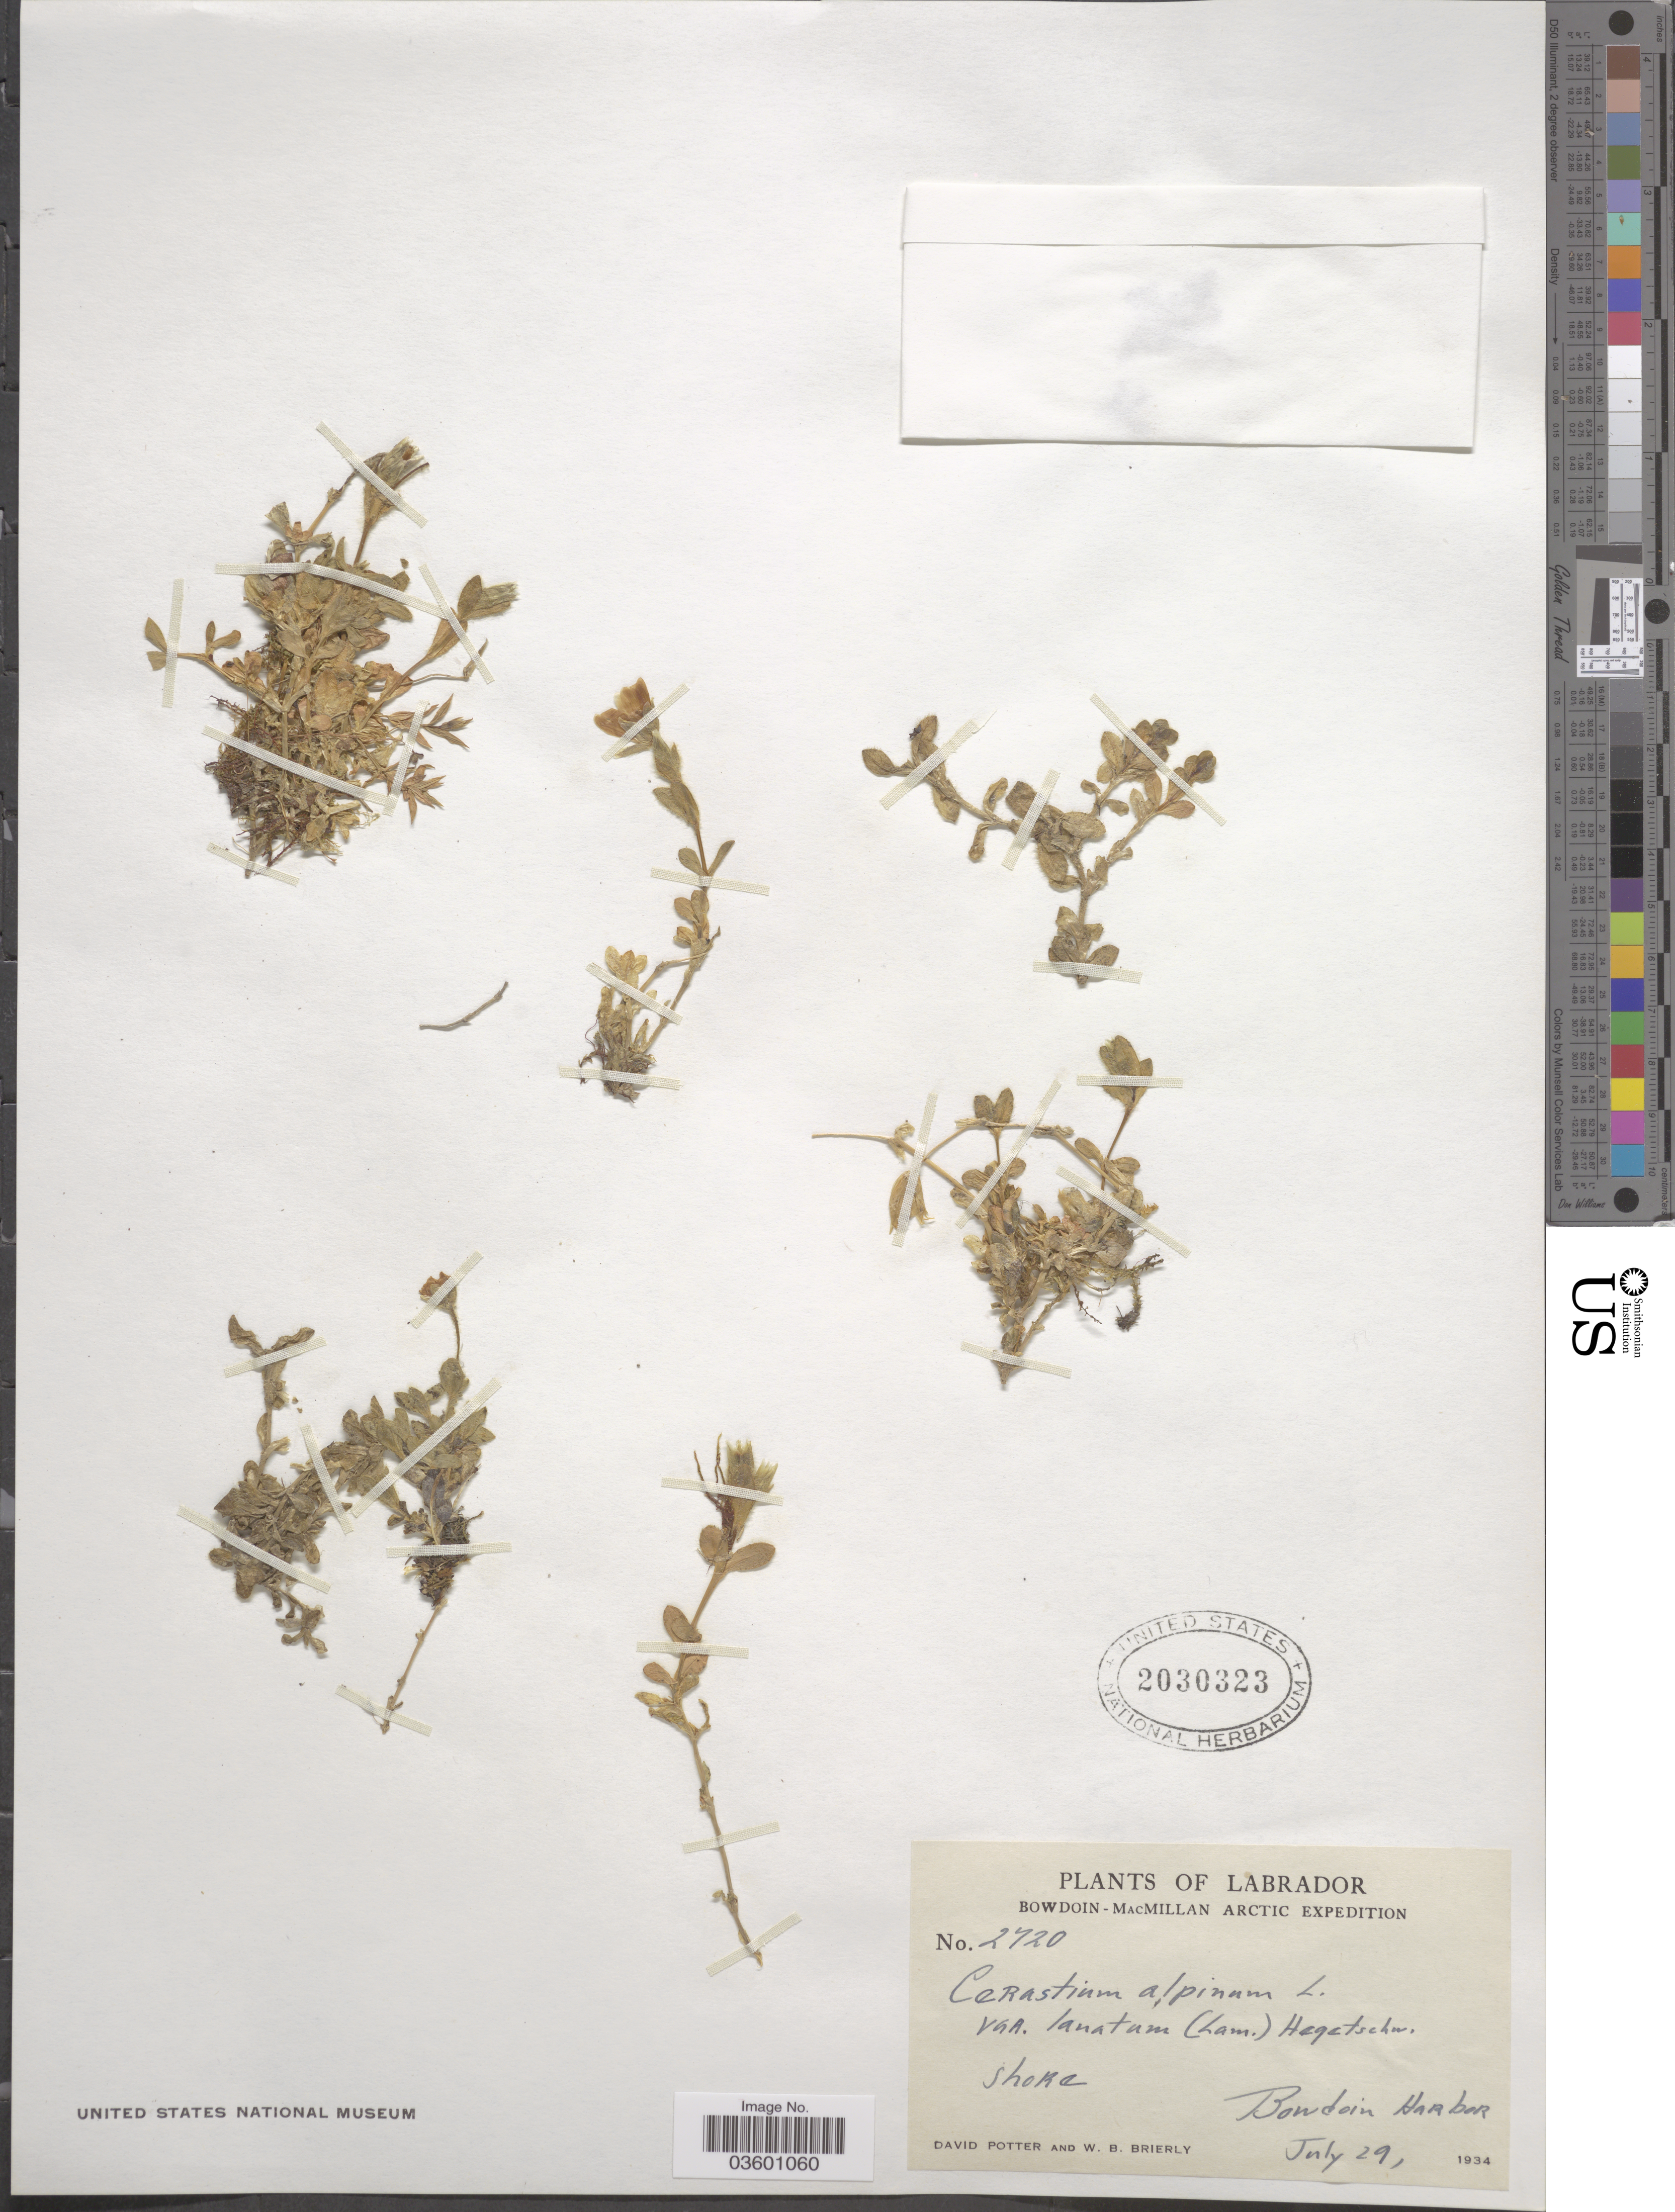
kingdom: Plantae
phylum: Tracheophyta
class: Magnoliopsida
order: Caryophyllales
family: Caryophyllaceae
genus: Cerastium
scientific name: Cerastium alpinum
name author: L.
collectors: D. Potter & W. Brierly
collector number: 2720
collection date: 1934-07-29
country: Canada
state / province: Newfoundland and Labrador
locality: Labrador. Bowdoin-MacMillan Arctic. Bowdoin Harbor.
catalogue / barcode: US 2030323